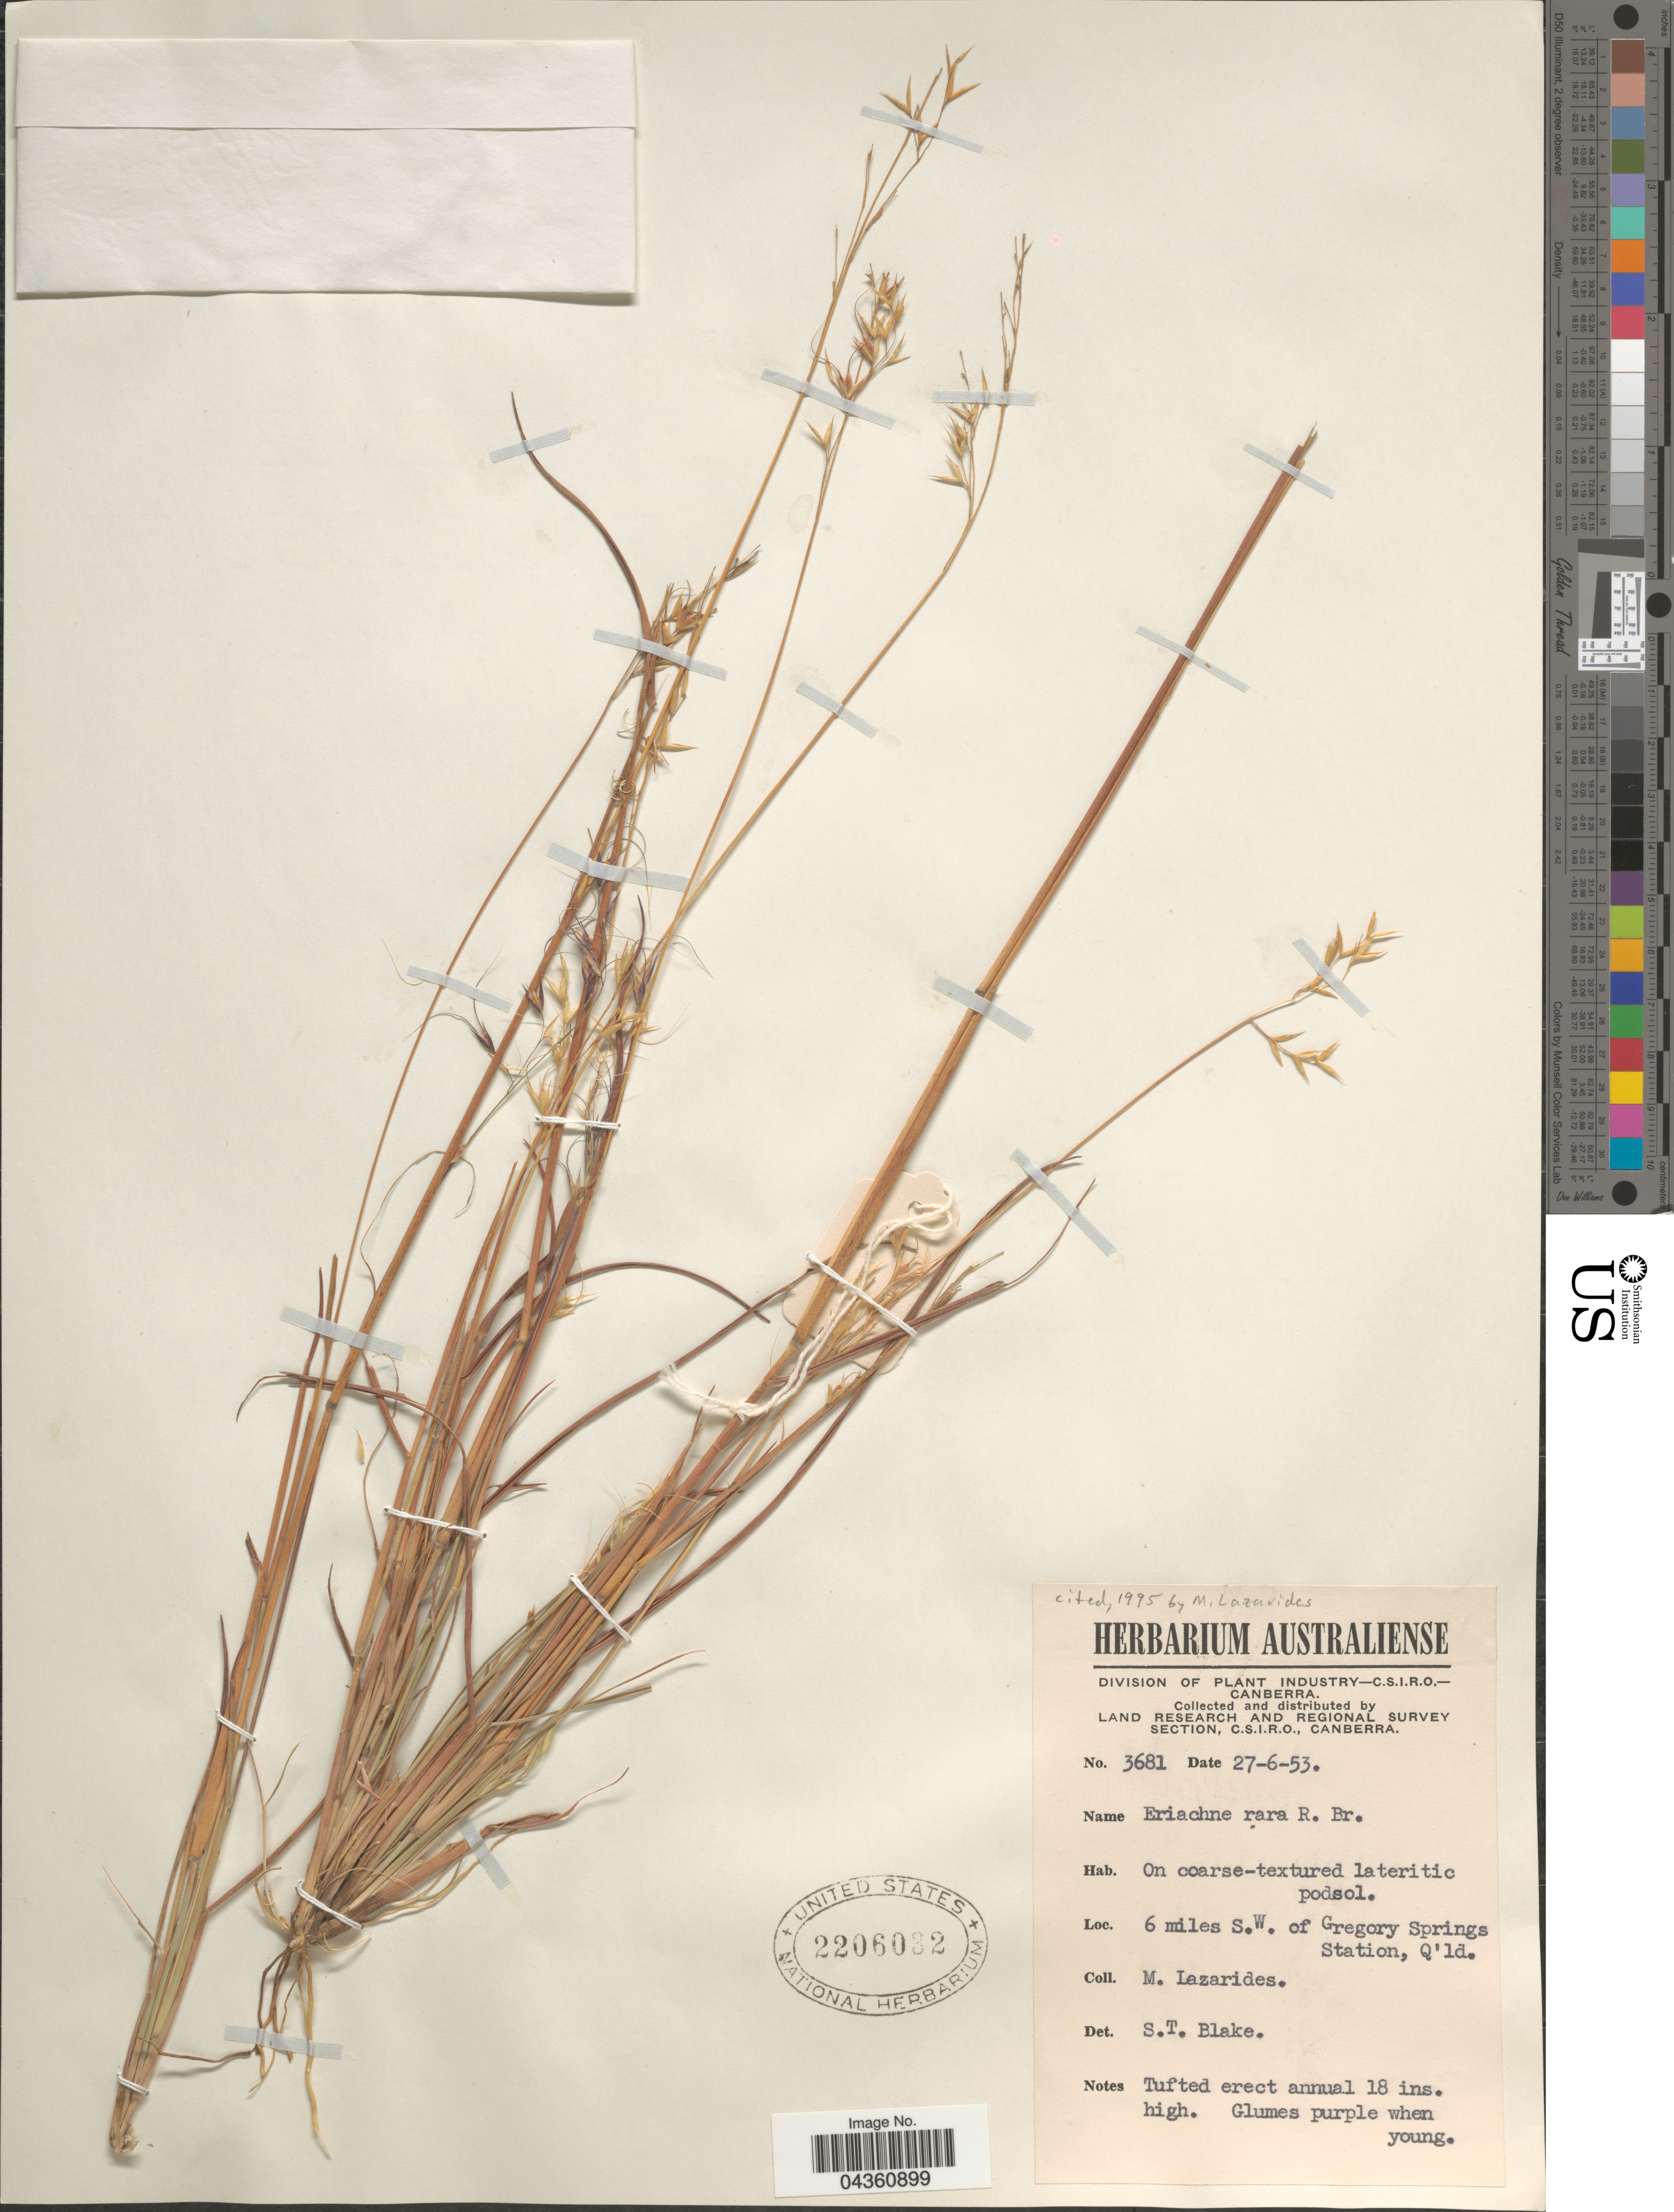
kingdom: Plantae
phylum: Tracheophyta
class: Liliopsida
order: Poales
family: Poaceae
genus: Eriachne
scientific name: Eriachne rara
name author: R. Br.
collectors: M. Lazarides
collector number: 3681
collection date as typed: Transcribed d/m/y: 27/6/53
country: Australia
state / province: Queensland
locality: Land Research and Regional Survey. 6 miles S.W. of Gregory Springs Station.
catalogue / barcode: US 2206032